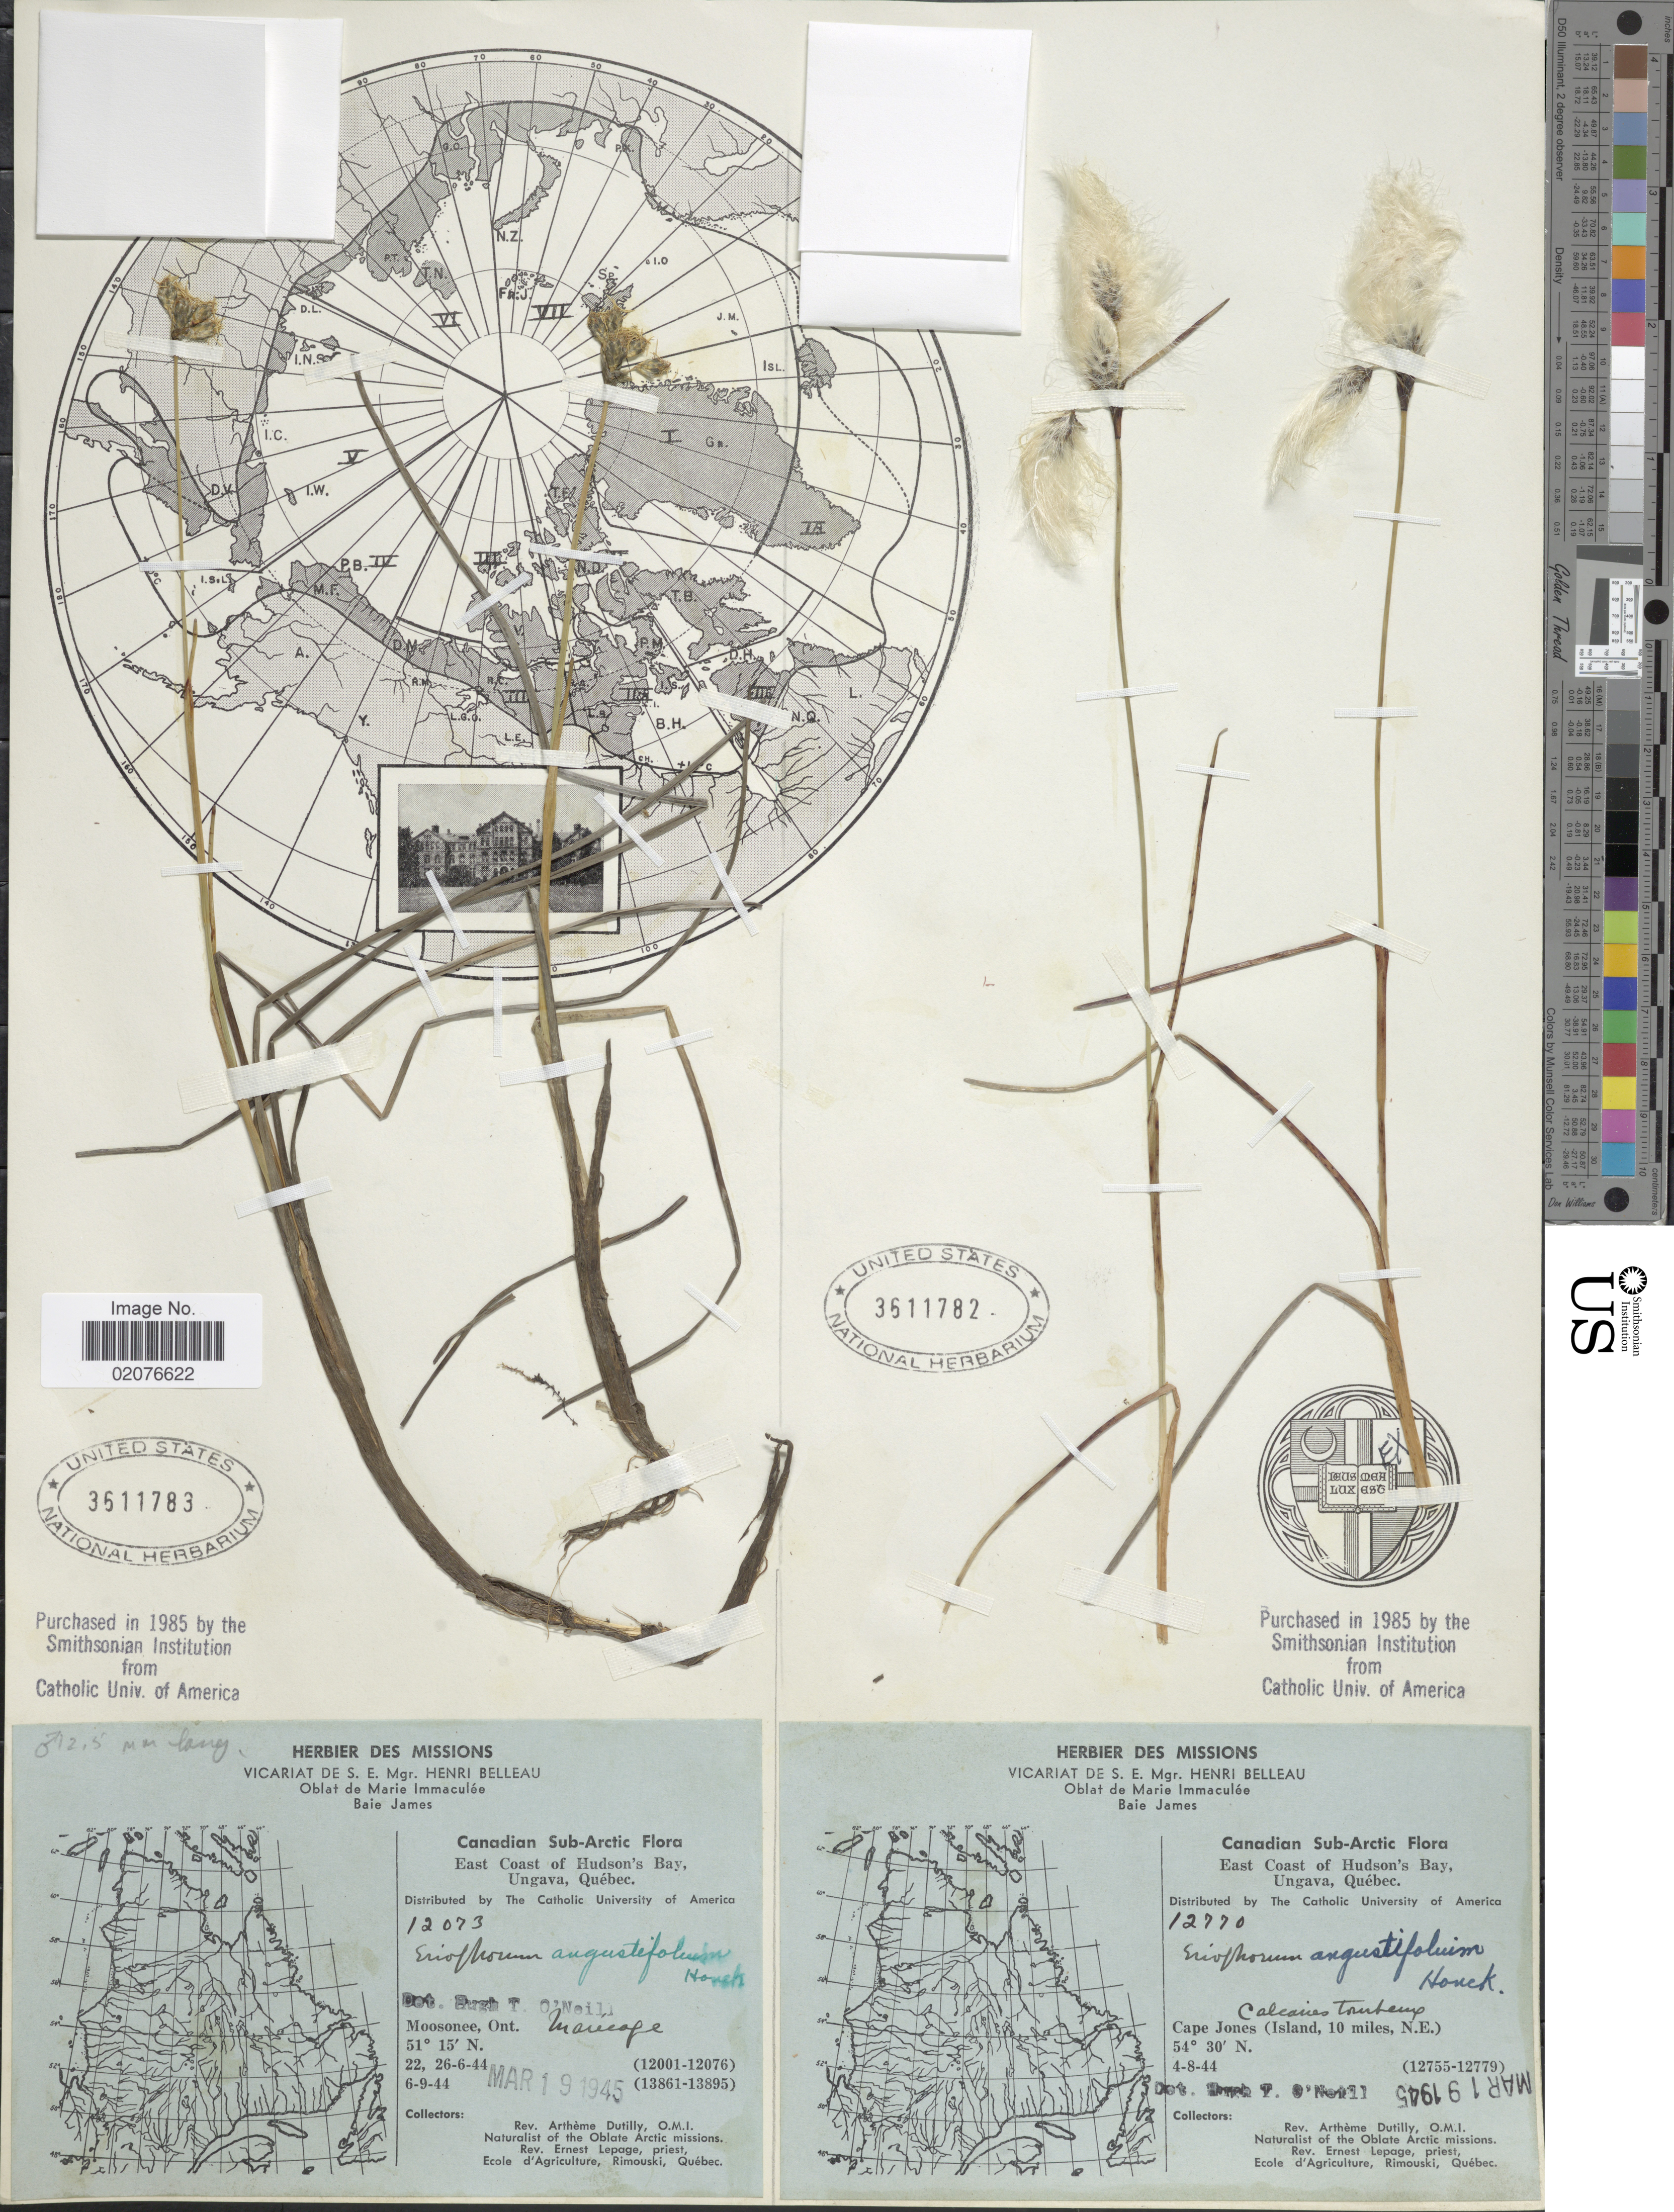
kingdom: Plantae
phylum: Tracheophyta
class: Liliopsida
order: Poales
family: Cyperaceae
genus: Eriophorum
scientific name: Eriophorum angustifolium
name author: Honck.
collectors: A. Dutilly & E. Lepage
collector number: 12073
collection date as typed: Transcribed d/m/y: 22/6/44 to 6/9/44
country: Canada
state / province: Quebec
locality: Canadian Sub-Arctic, East Coast of Hudson's Bay Ungava, Moosonee, Ont, Marecage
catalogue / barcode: US 3611783